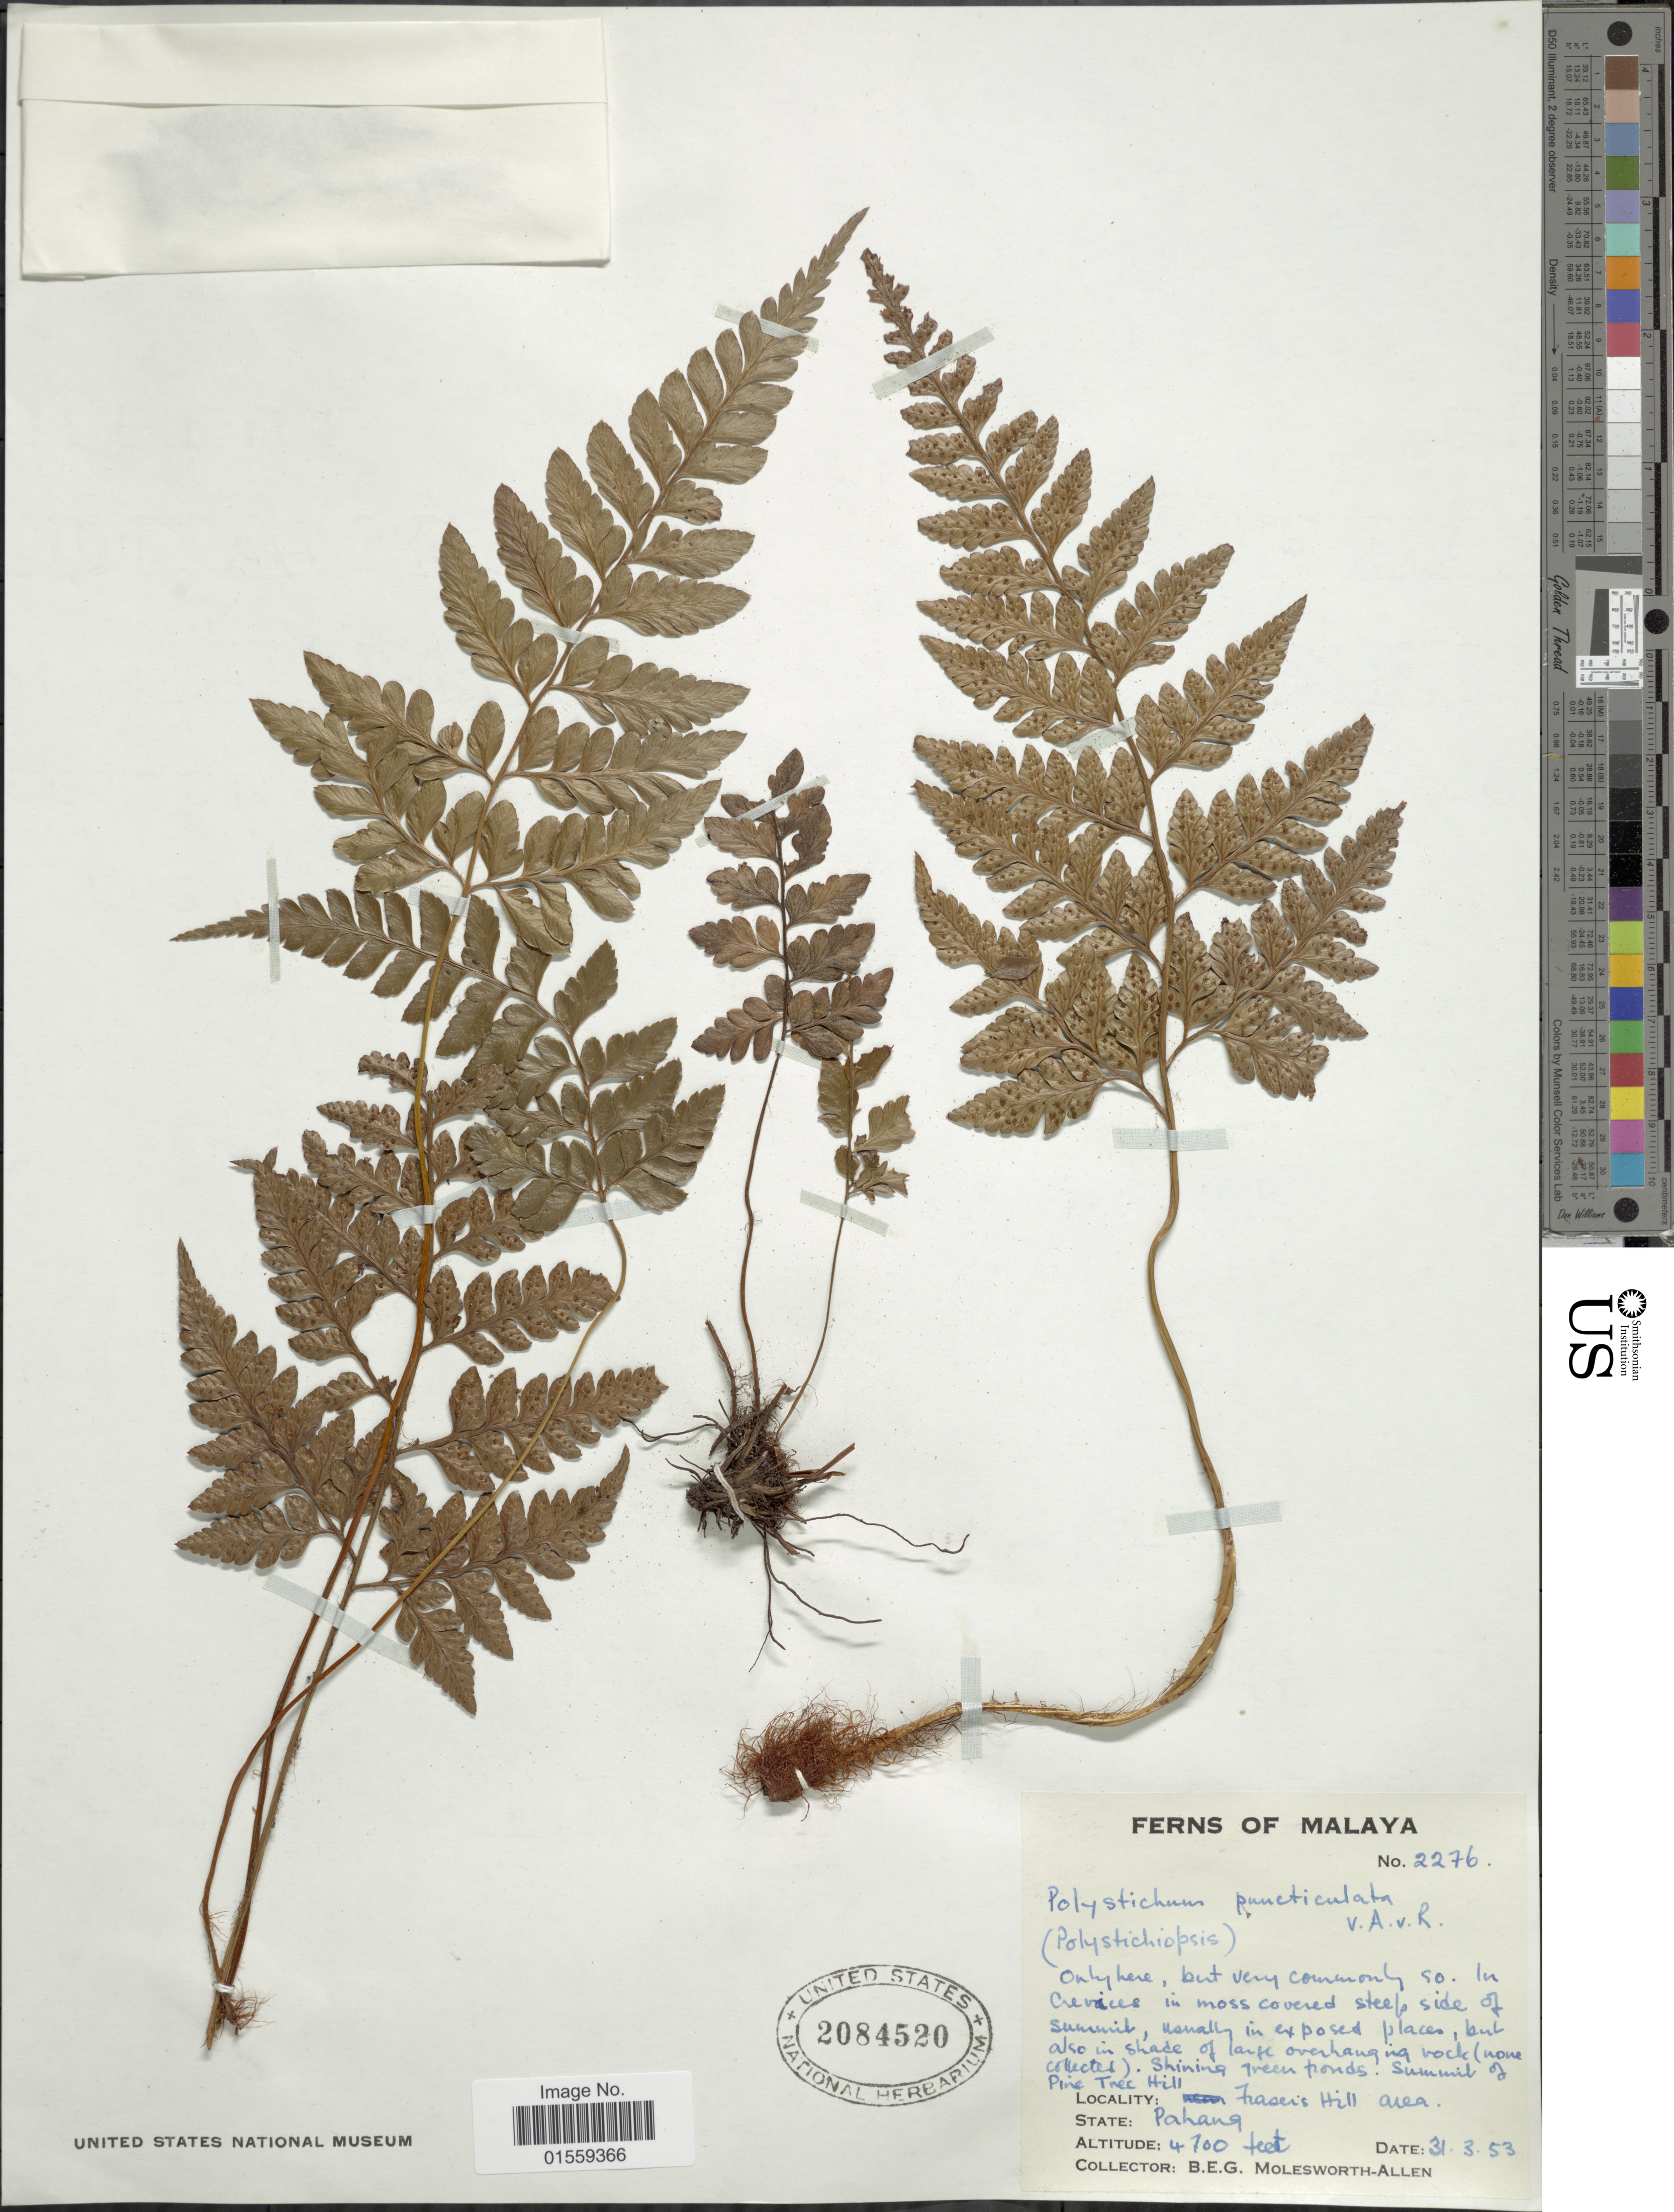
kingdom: Plantae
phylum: Tracheophyta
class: Polypodiopsida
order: Polypodiales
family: Dryopteridaceae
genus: Polystichum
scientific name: Polystichum puncticulatum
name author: Alderw.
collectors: B. E. G. Molesworth-Allen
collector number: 2276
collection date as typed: Transcribed d/m/y: 31/3/53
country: Malaysia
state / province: Pahang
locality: Summit of Pine Tree Hill, Fraser's Hill area.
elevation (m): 1433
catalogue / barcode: US 2084520